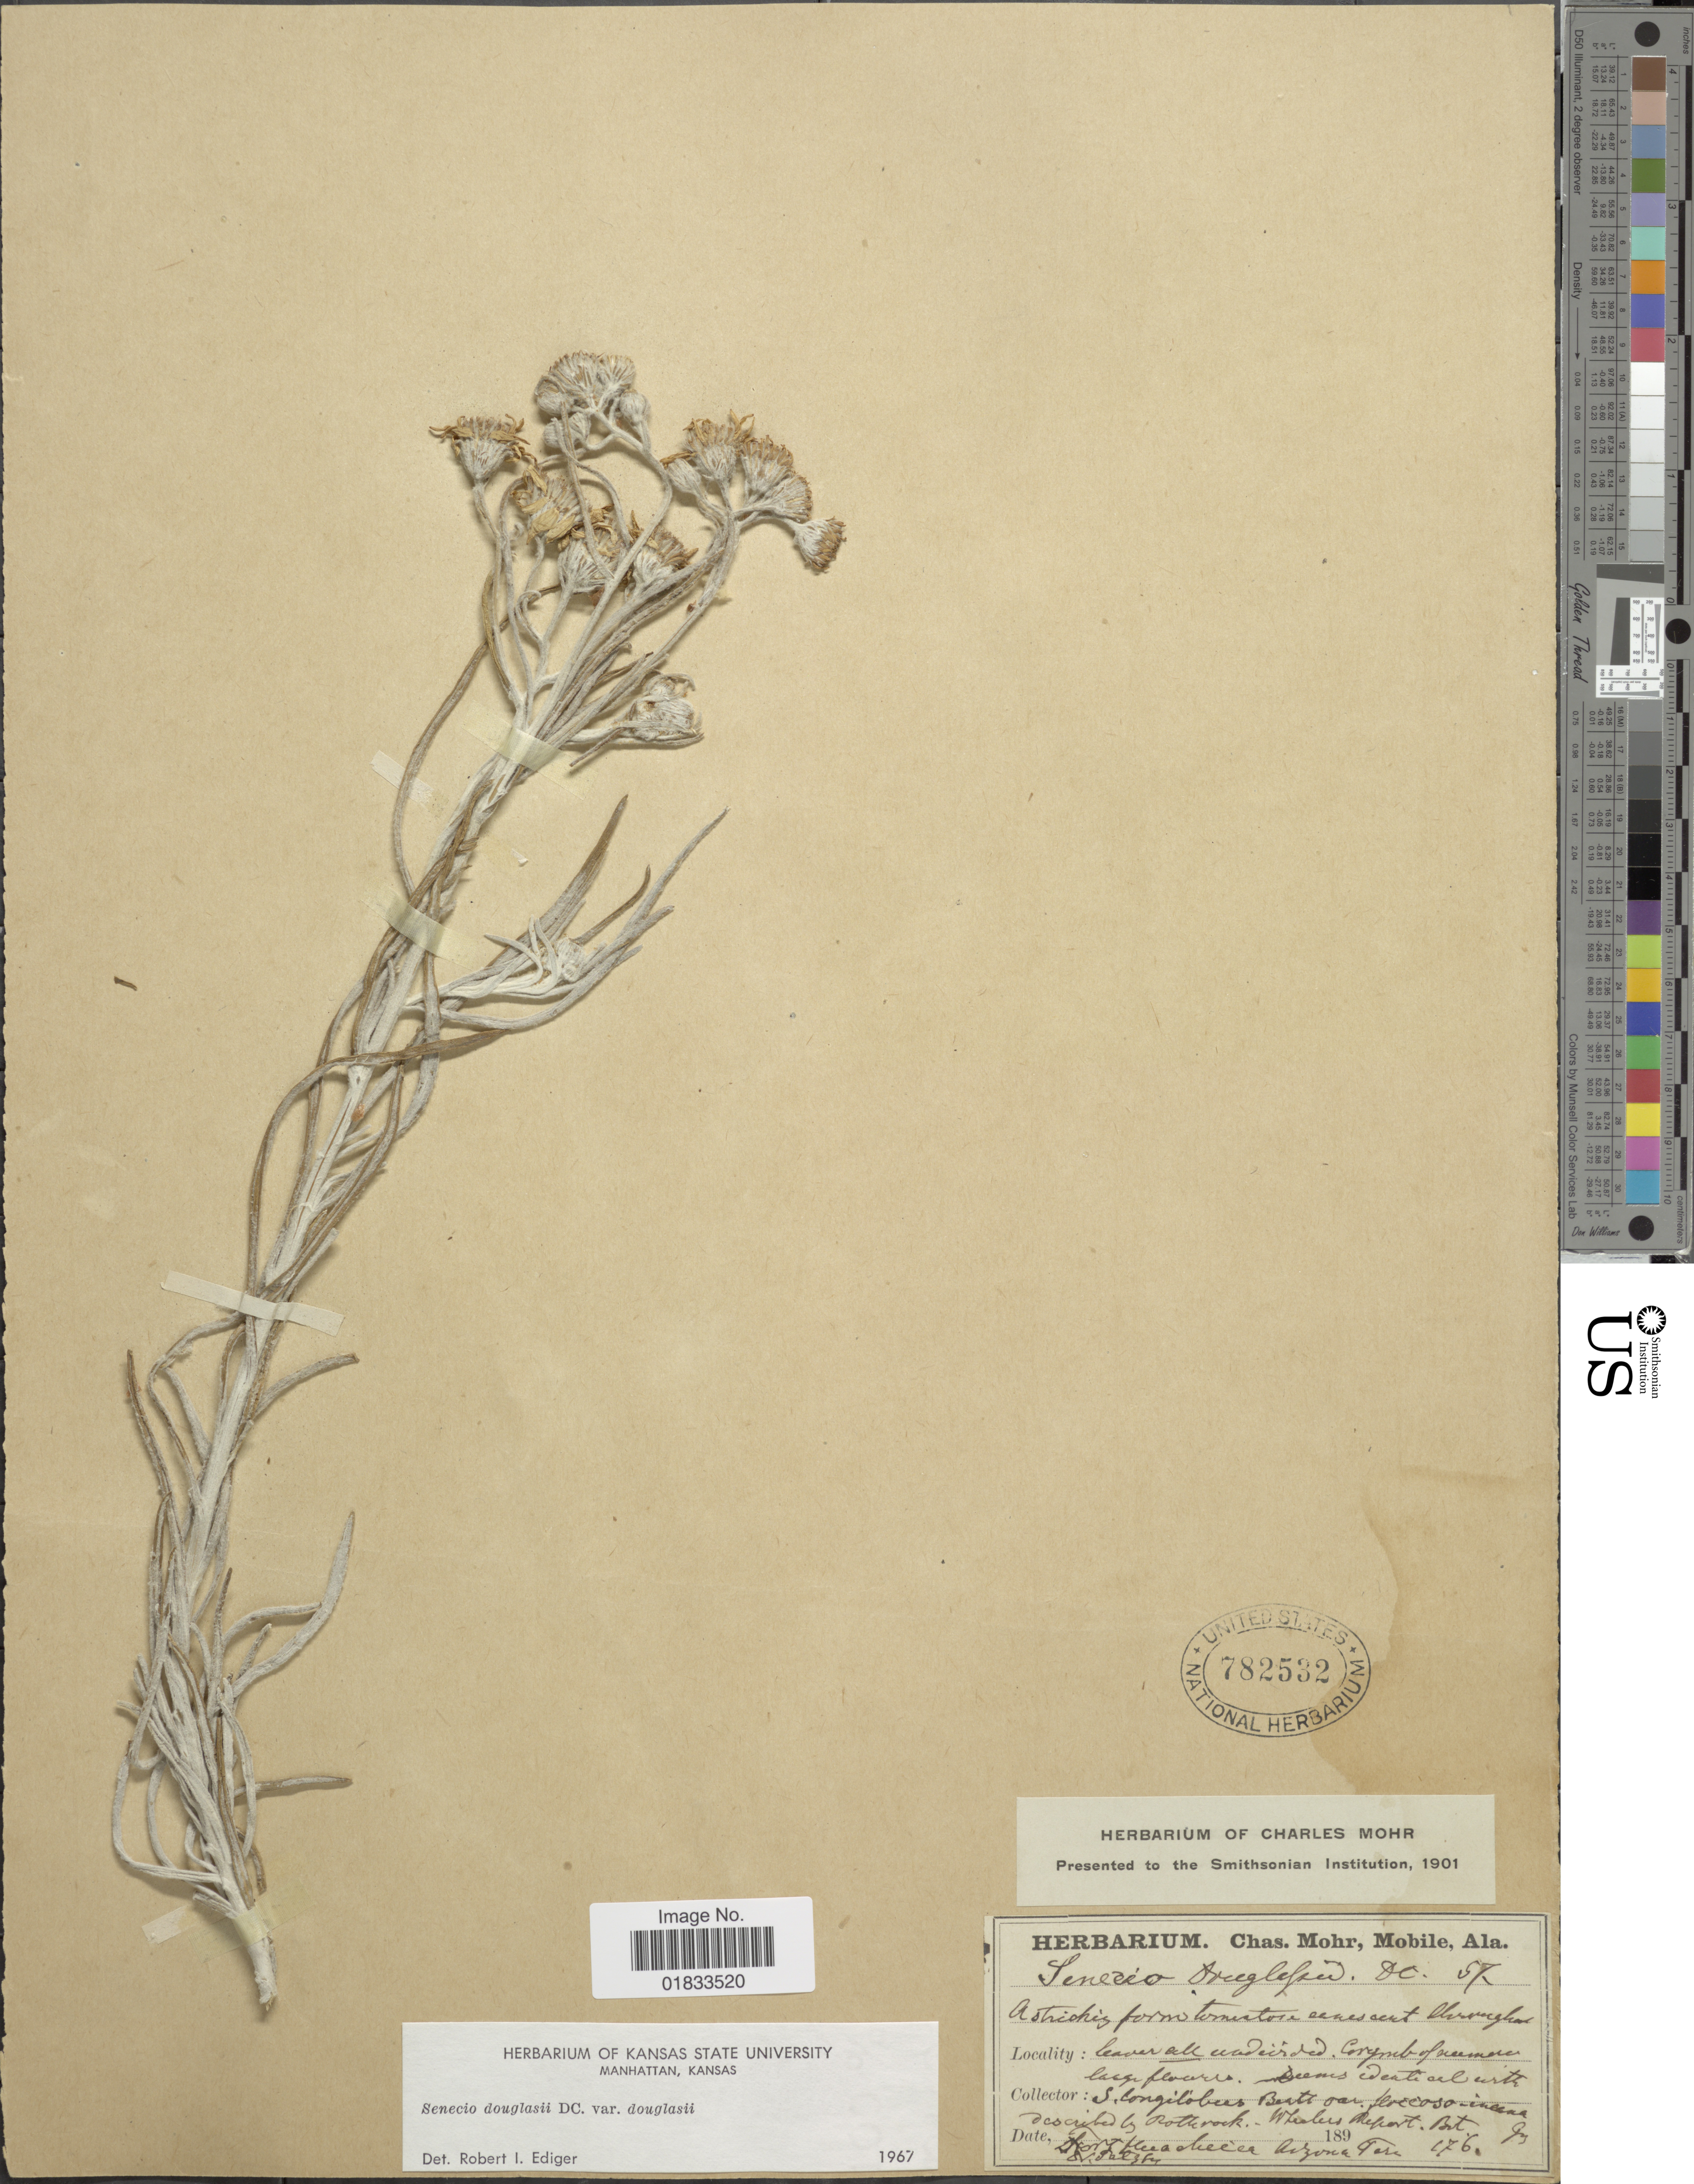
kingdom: Plantae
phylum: Tracheophyta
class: Magnoliopsida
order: Asterales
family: Asteraceae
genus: Senecio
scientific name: Senecio flaccidus var. douglasii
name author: (DC.) B.L. Turner & T.M. Barkley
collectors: -. Patzky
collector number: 176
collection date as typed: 189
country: United States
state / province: Arizona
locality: Fort Huachuca.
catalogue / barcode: US 782532